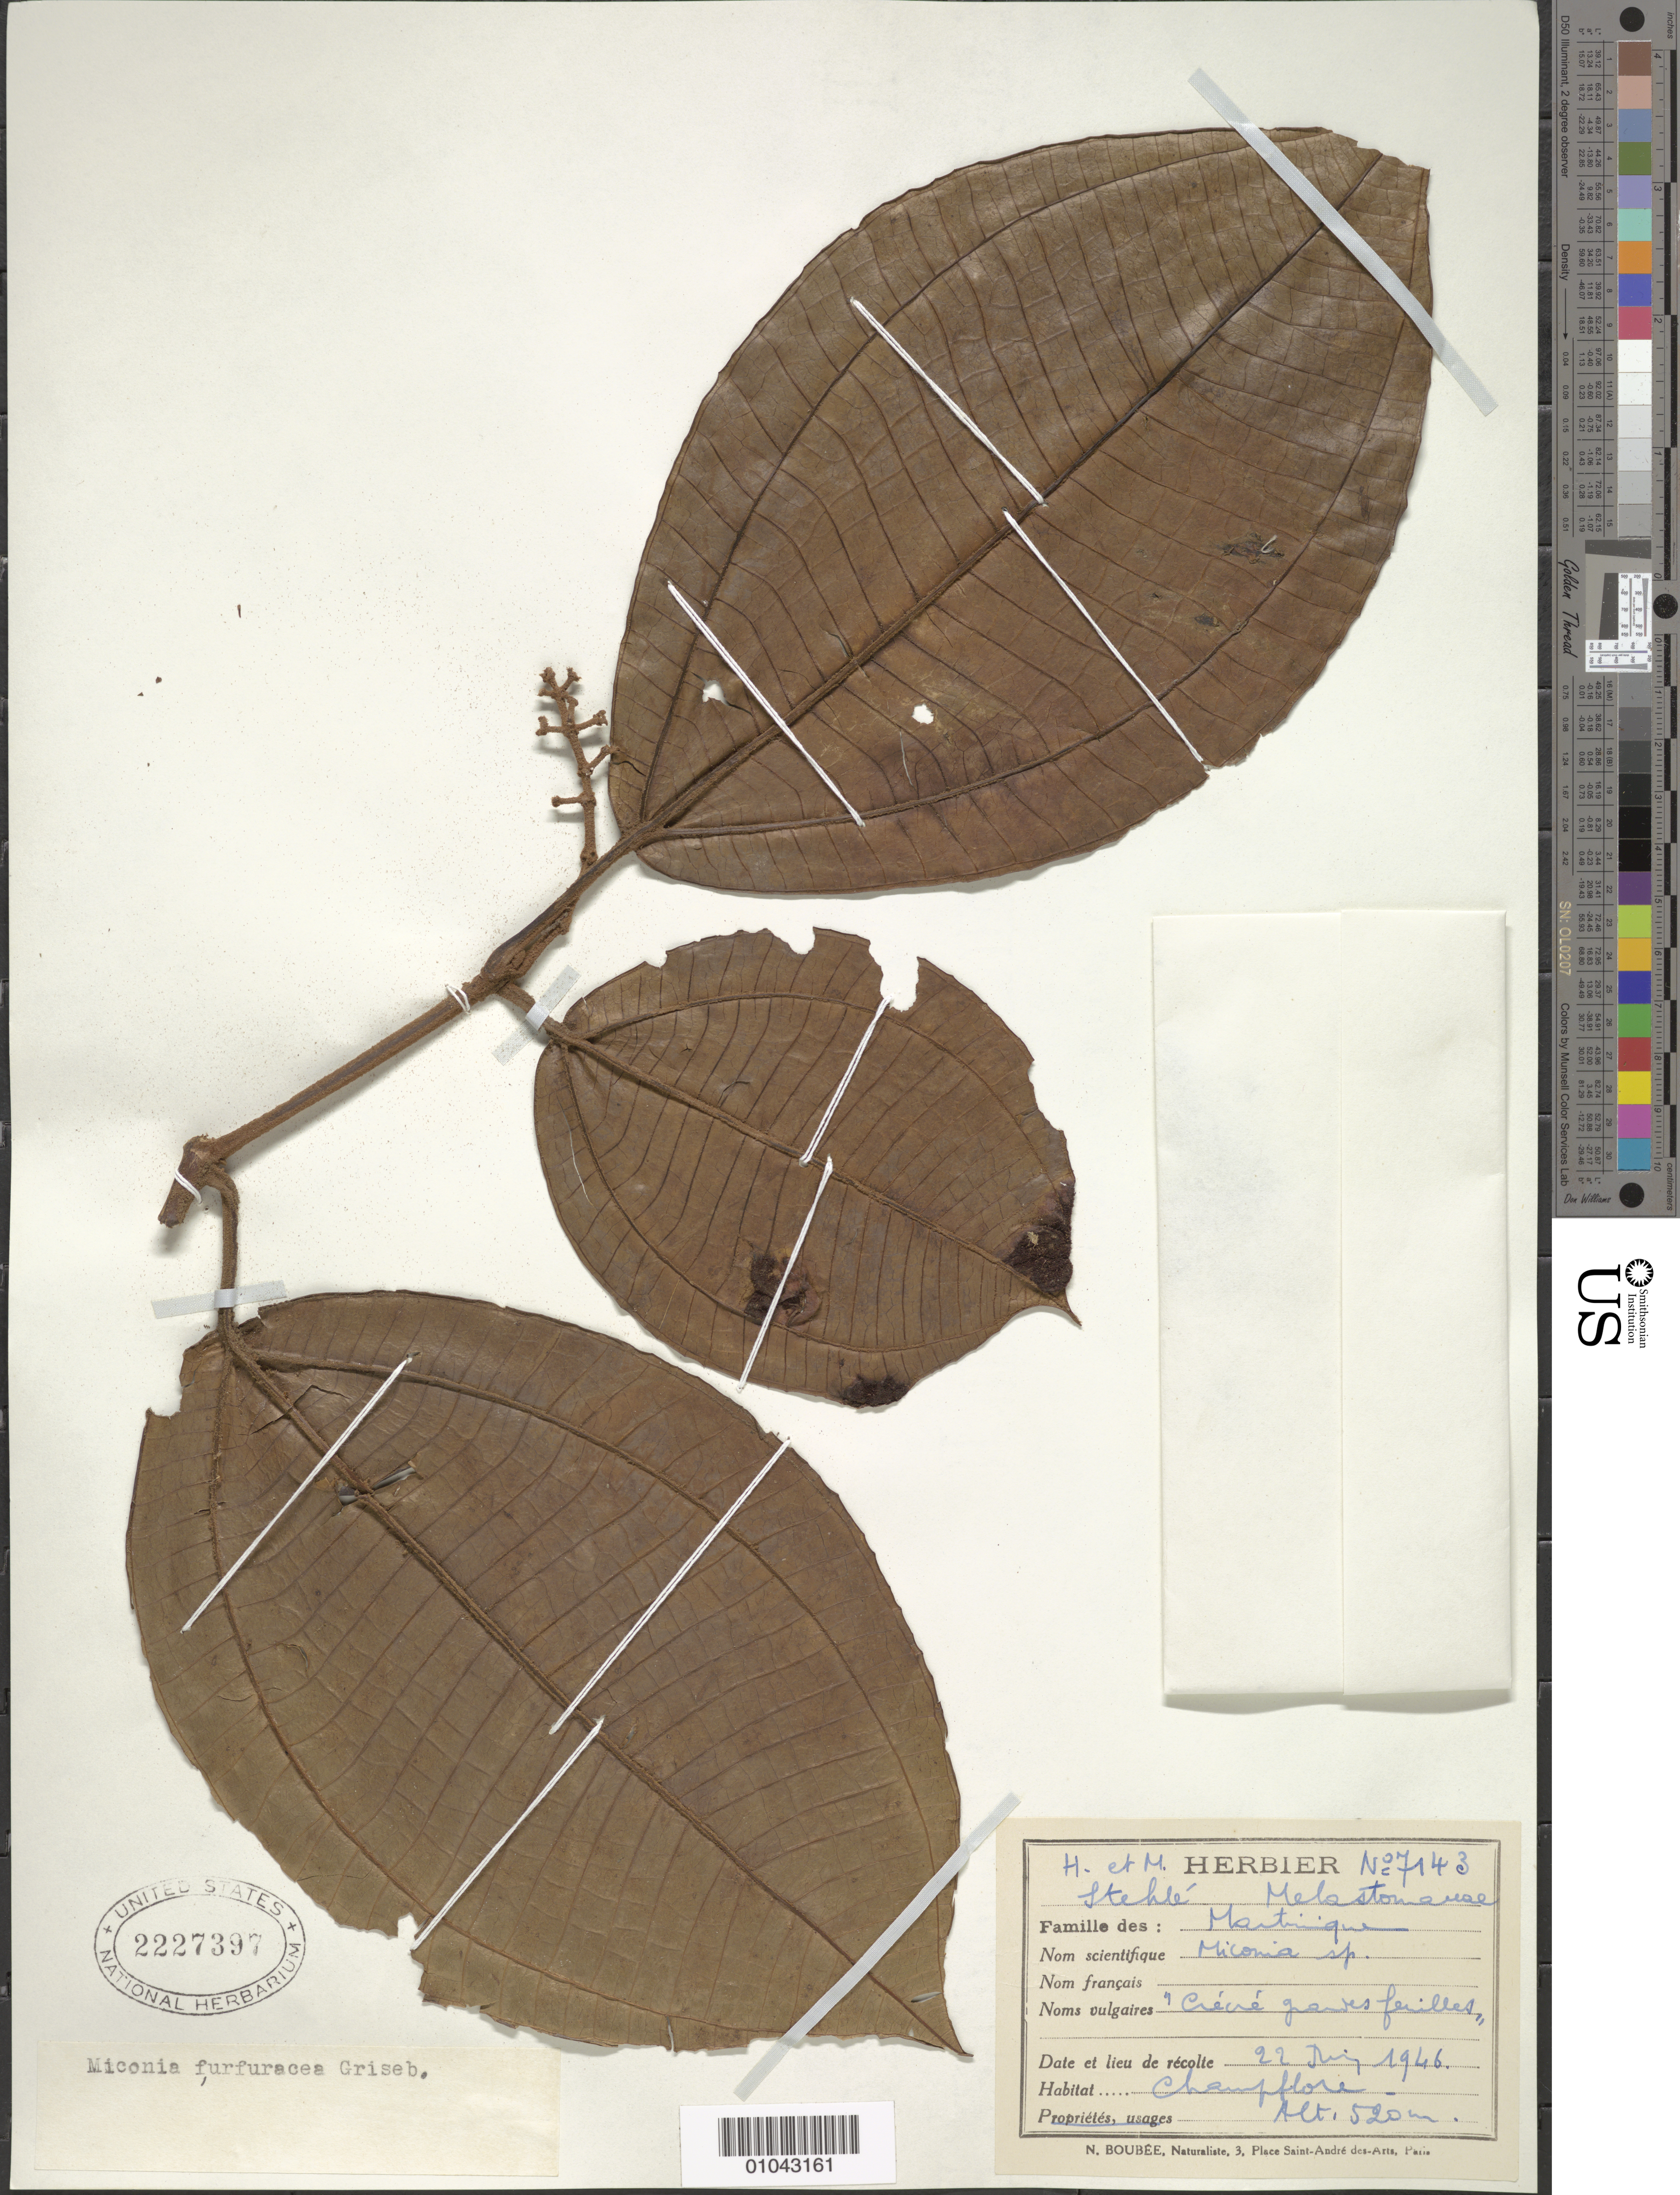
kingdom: Plantae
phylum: Tracheophyta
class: Magnoliopsida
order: Myrtales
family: Melastomataceae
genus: Miconia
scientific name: Miconia furfuracea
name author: (Vahl) Griseb.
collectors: H. Stehlé & M. Stehlé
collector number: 7143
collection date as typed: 22 Jun 1946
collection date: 1946-06-22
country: Martinique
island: Martinique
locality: Champflore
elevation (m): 520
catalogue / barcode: US 2227397